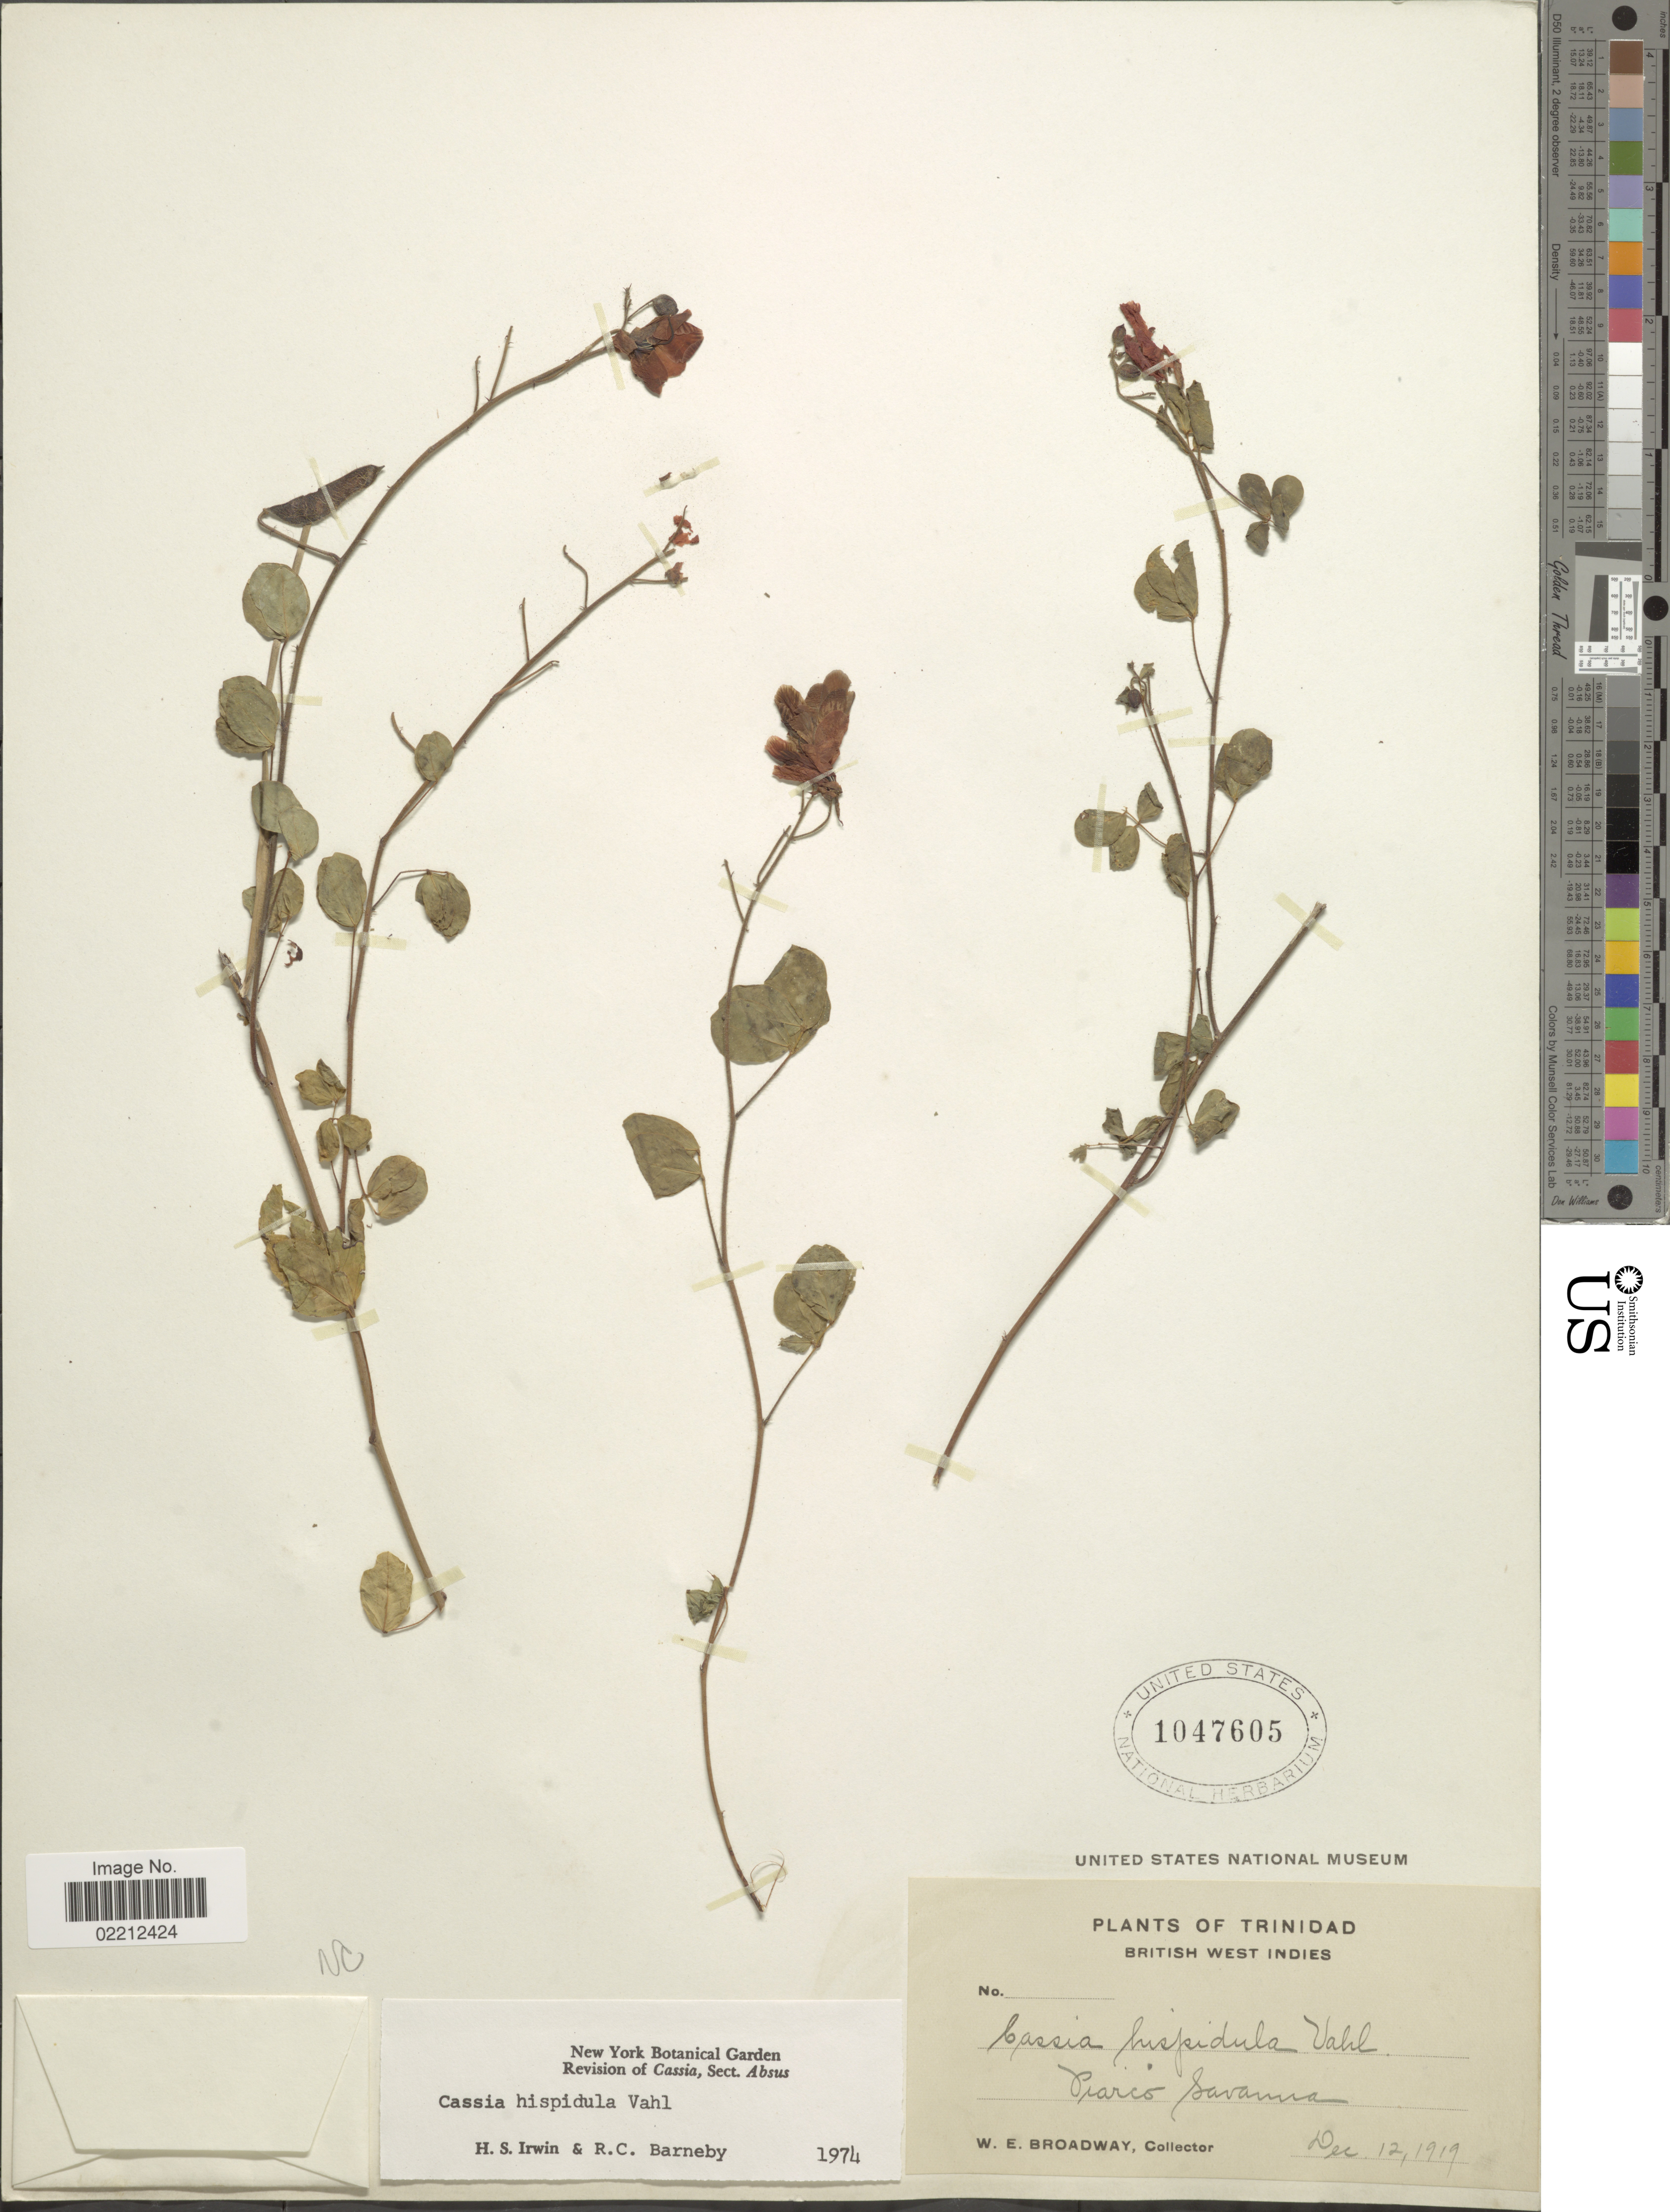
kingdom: Plantae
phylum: Tracheophyta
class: Magnoliopsida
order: Fabales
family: Fabaceae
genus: Chamaecrista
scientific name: Chamaecrista hispidula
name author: (Vahl) H.S. Irwin & Barneby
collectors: W. E. Broadway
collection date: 1919-12-12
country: Trinidad and Tobago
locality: Piarco Savanna, Trinidad, British West Indies,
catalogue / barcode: US 1047605